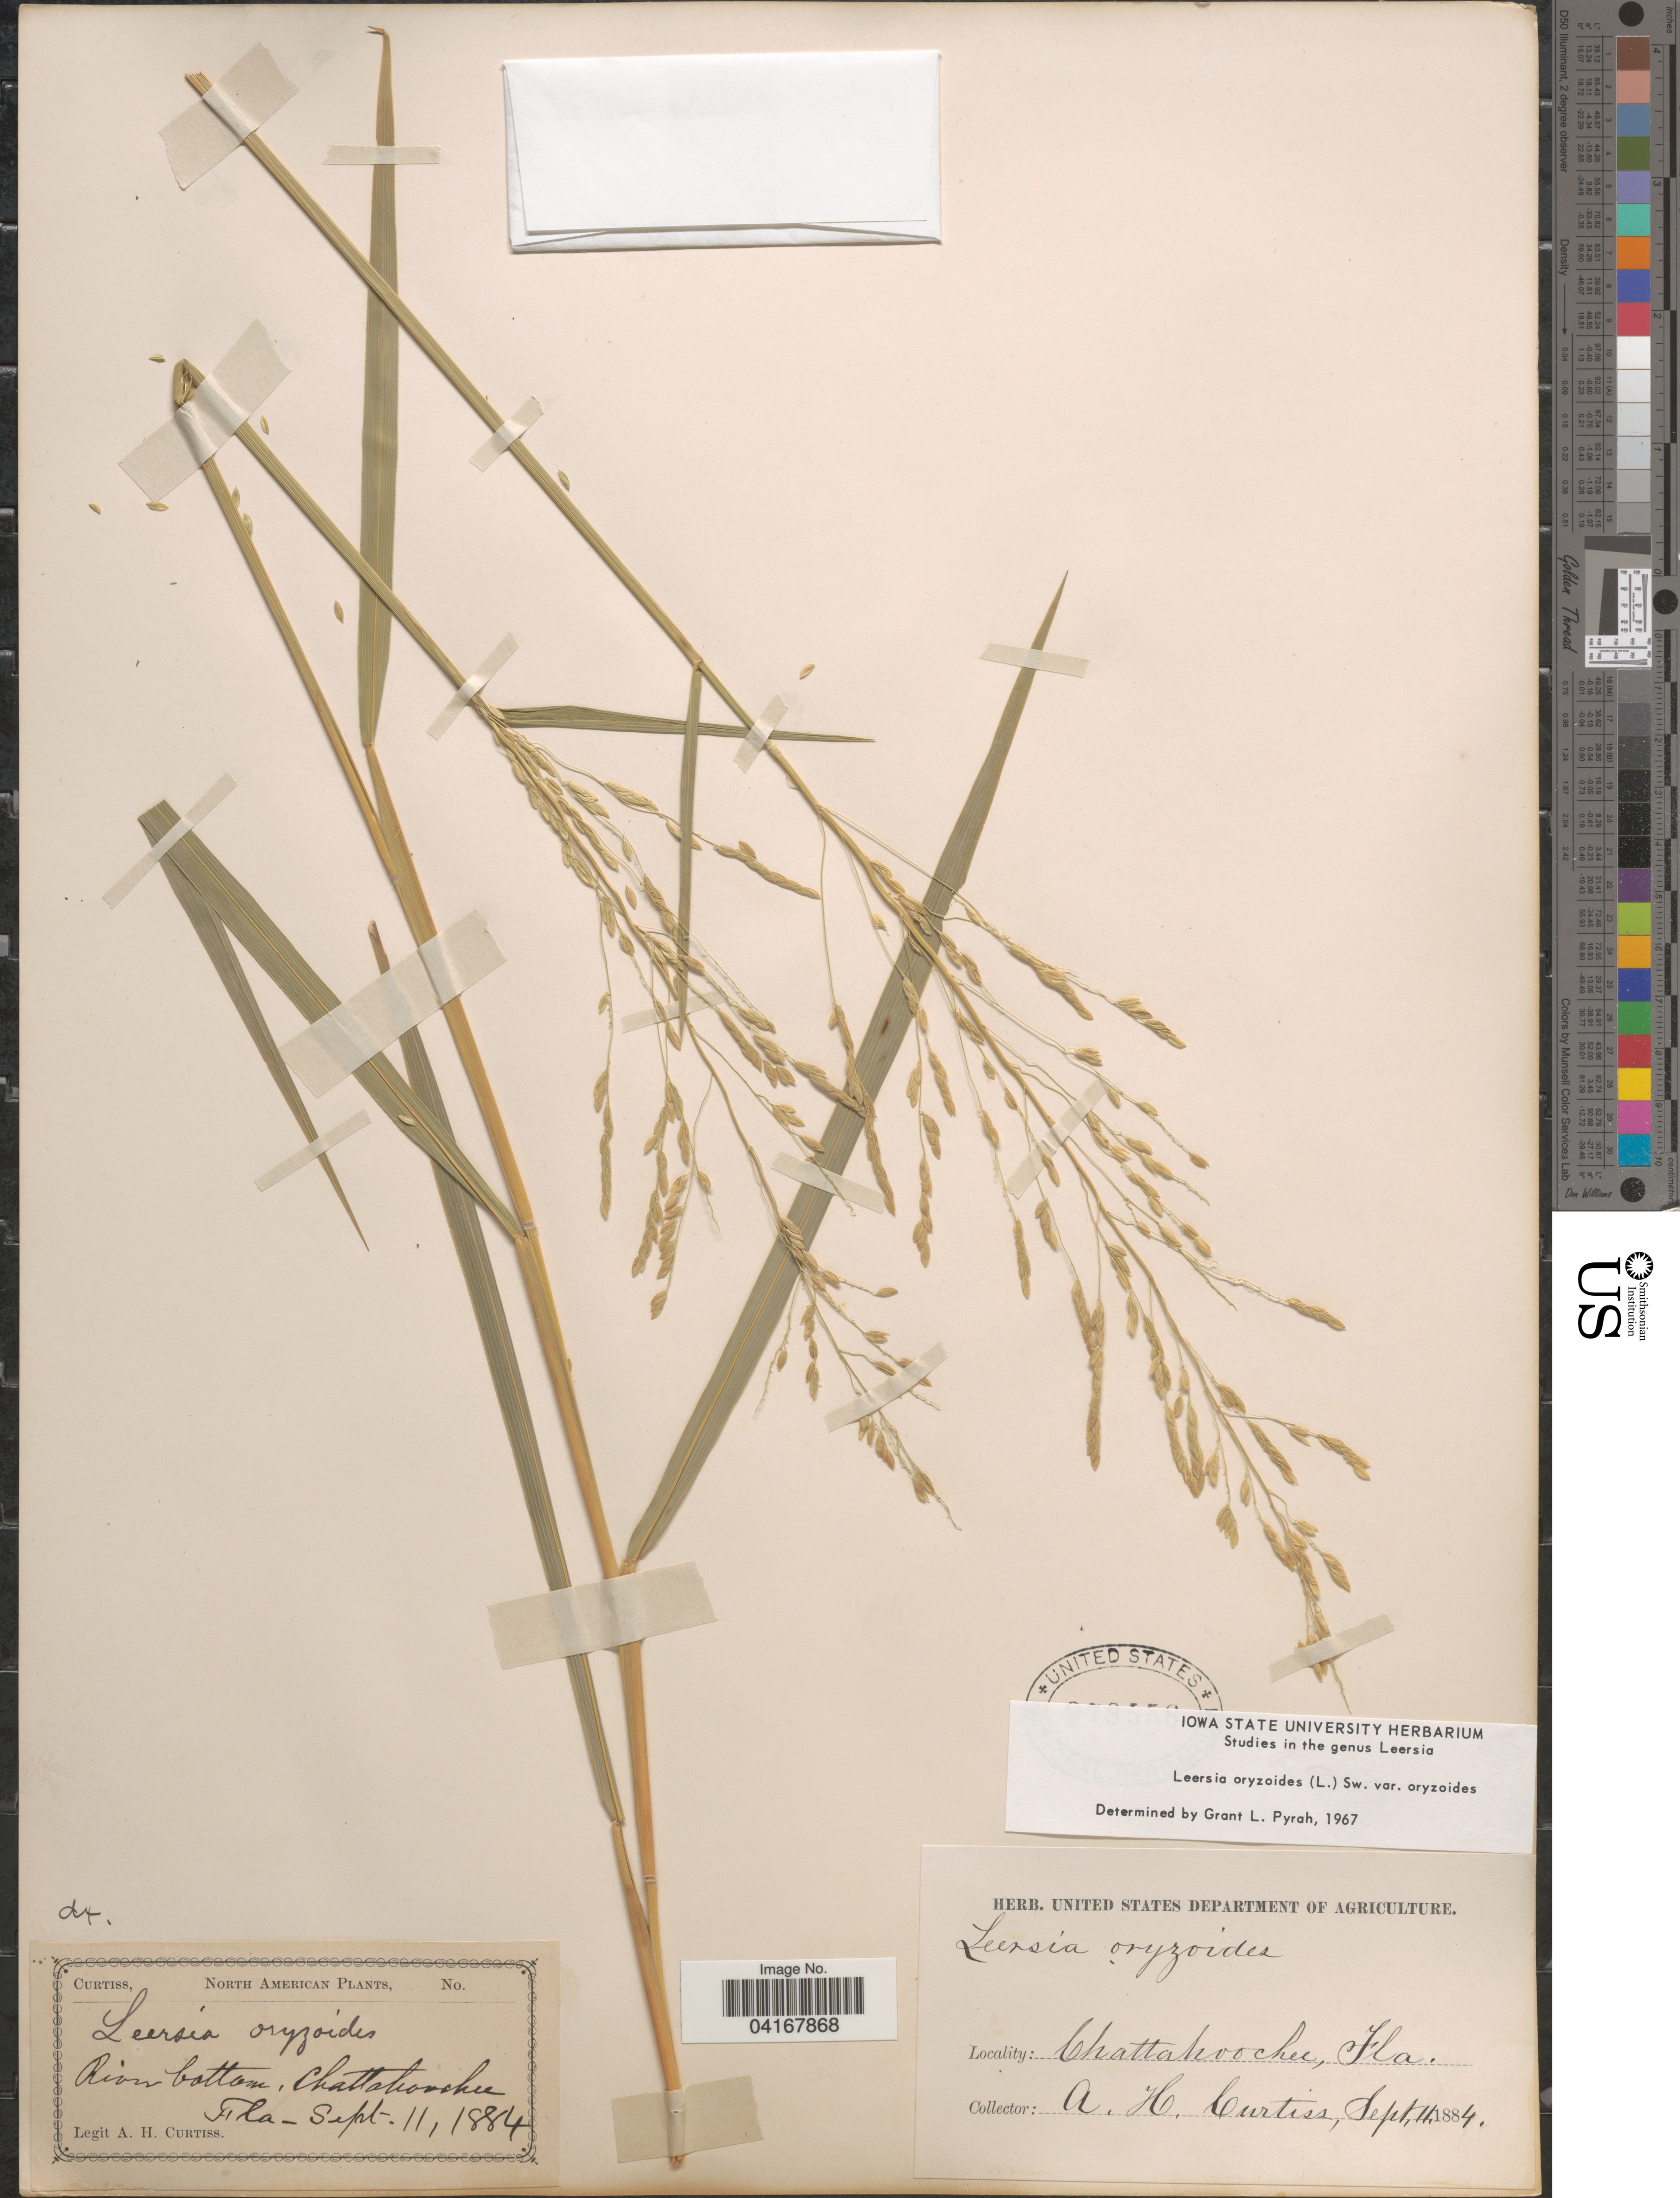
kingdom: Plantae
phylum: Tracheophyta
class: Liliopsida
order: Poales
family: Poaceae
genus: Leersia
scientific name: Leersia oryzoides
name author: (L.) Sw.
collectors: A. H. Curtiss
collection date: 1884-09-11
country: United States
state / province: Florida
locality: River bottom, Chattahoochee.